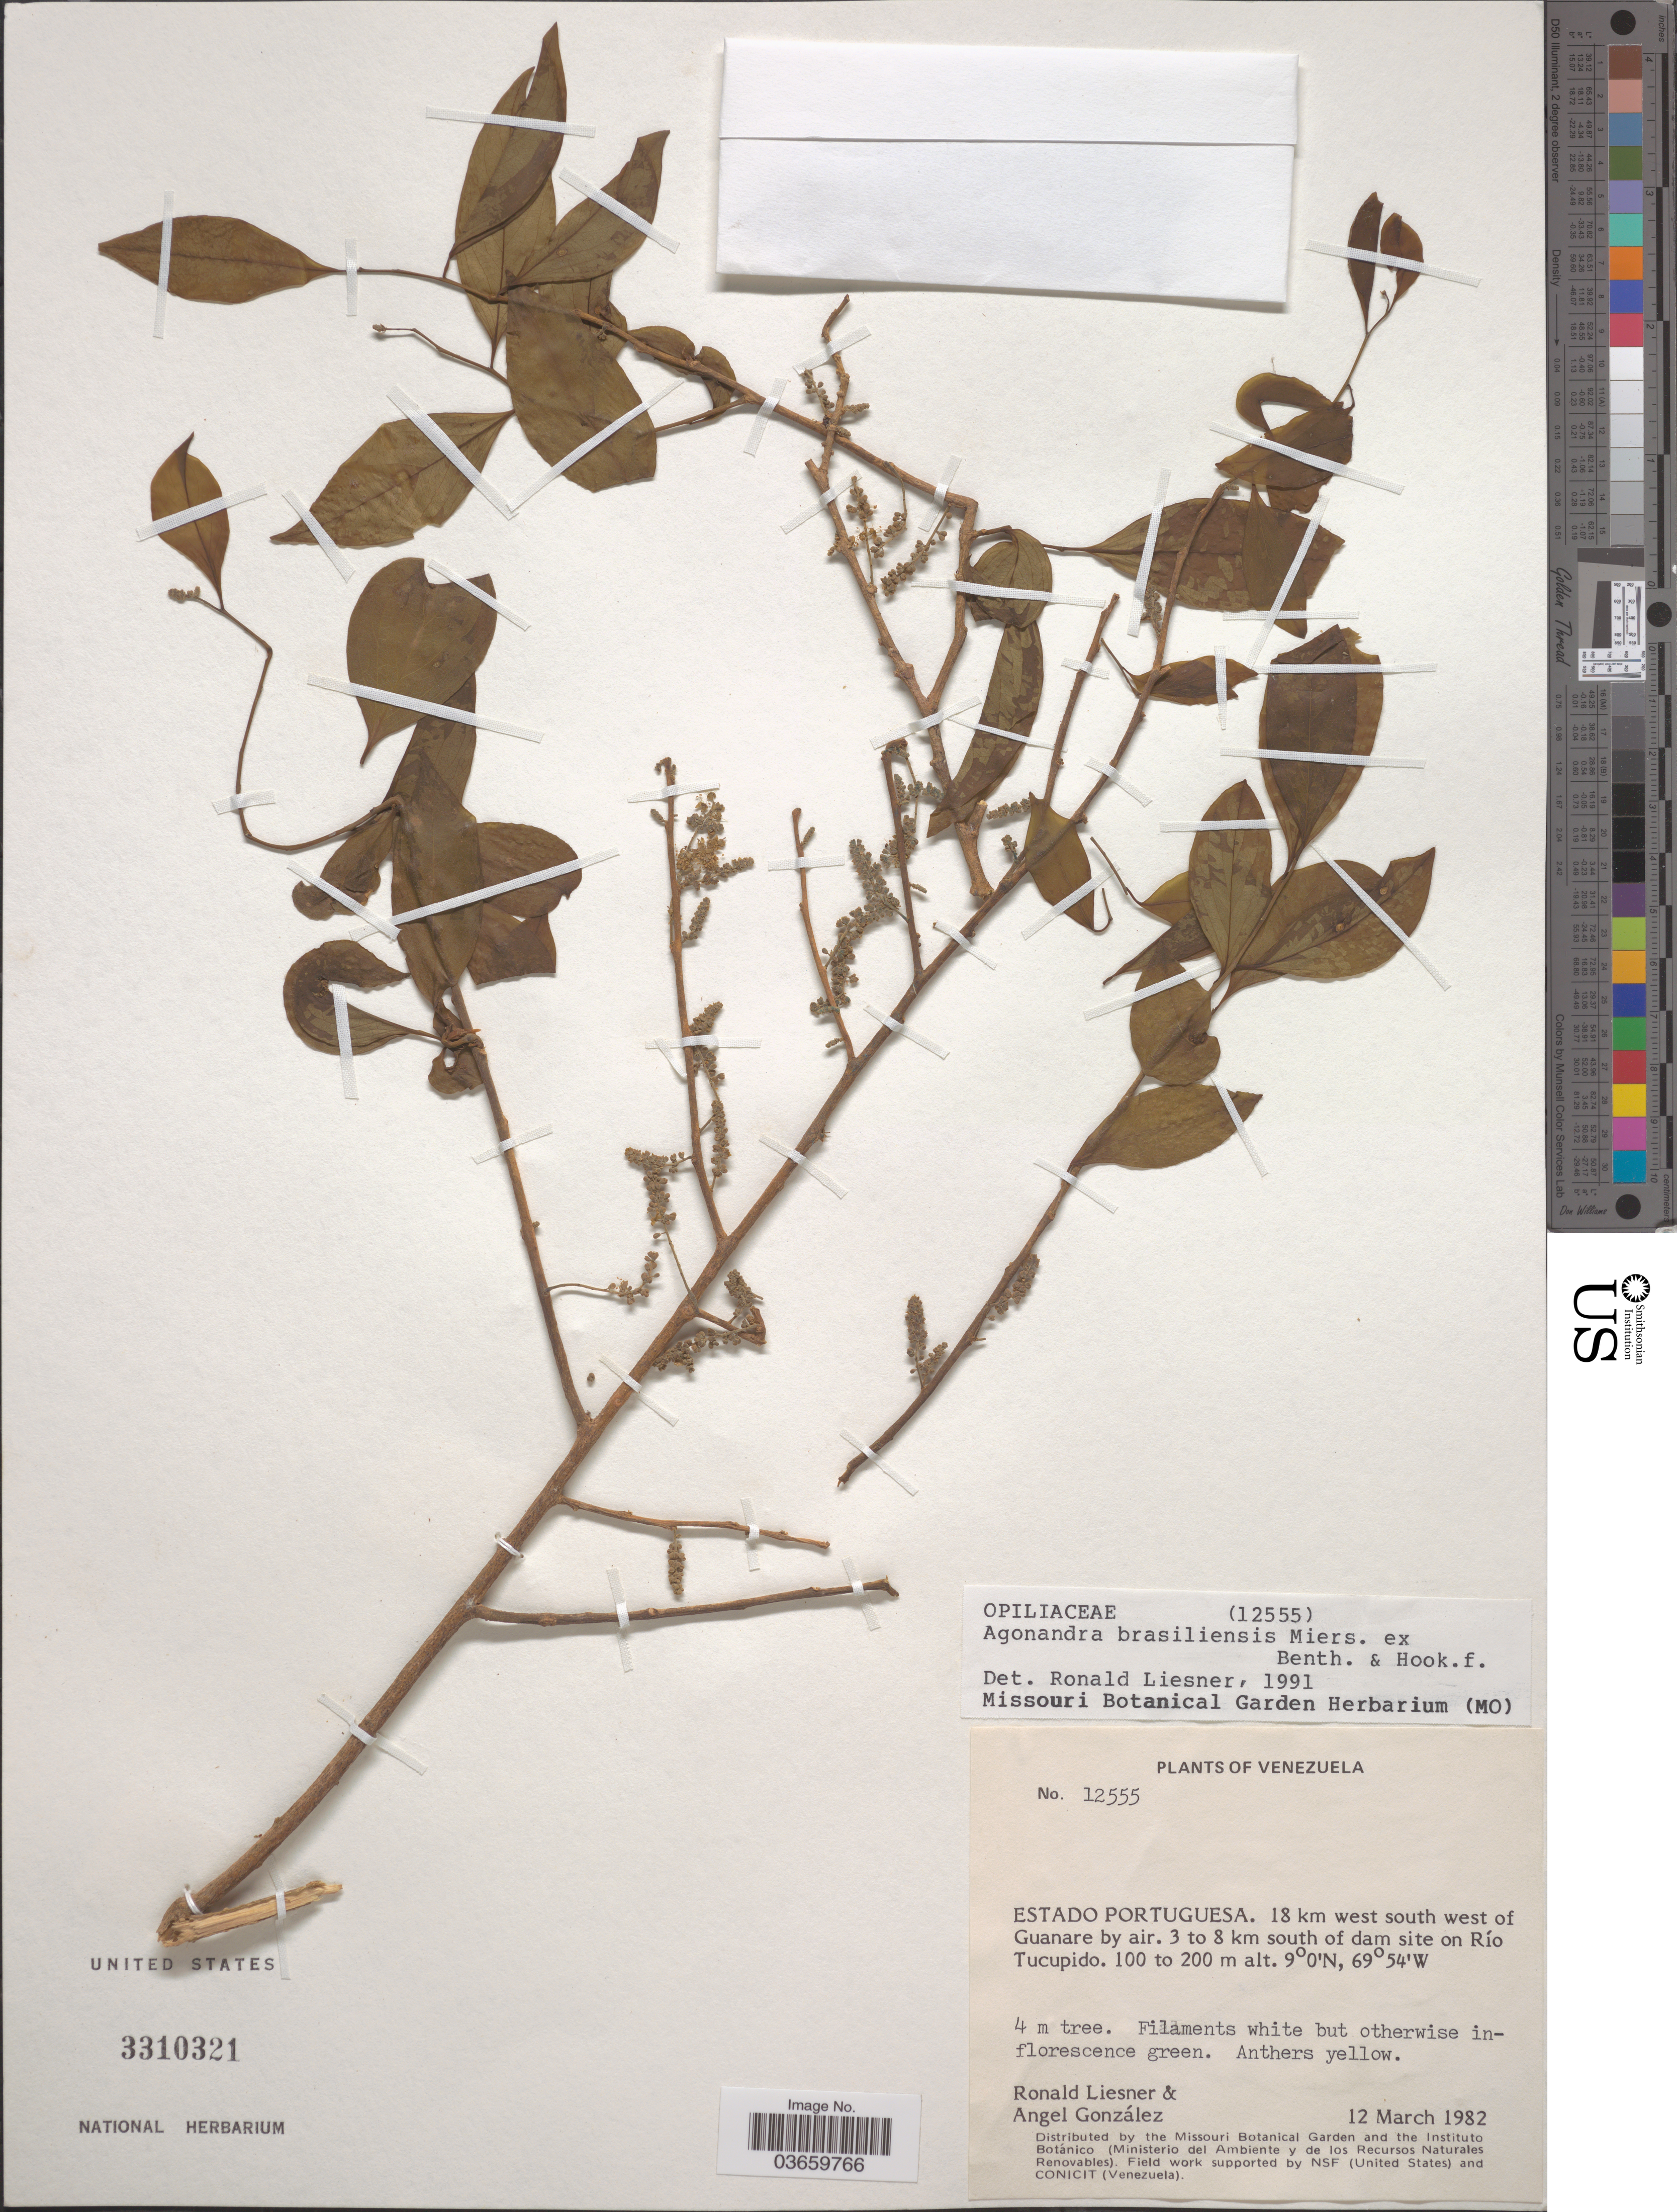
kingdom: Plantae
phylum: Tracheophyta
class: Magnoliopsida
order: Santalales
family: Opiliaceae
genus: Agonandra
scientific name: Agonandra brasiliensis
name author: Benth. & Hook. f.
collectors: R. L. Liesner & A. C. González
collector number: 12555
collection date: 1982-03-12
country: Venezuela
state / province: Portuguesa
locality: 18 km west south west of Guanare by air. 3 to 8 km south of dam site on Río Tucupido.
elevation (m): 100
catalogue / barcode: US 3310321